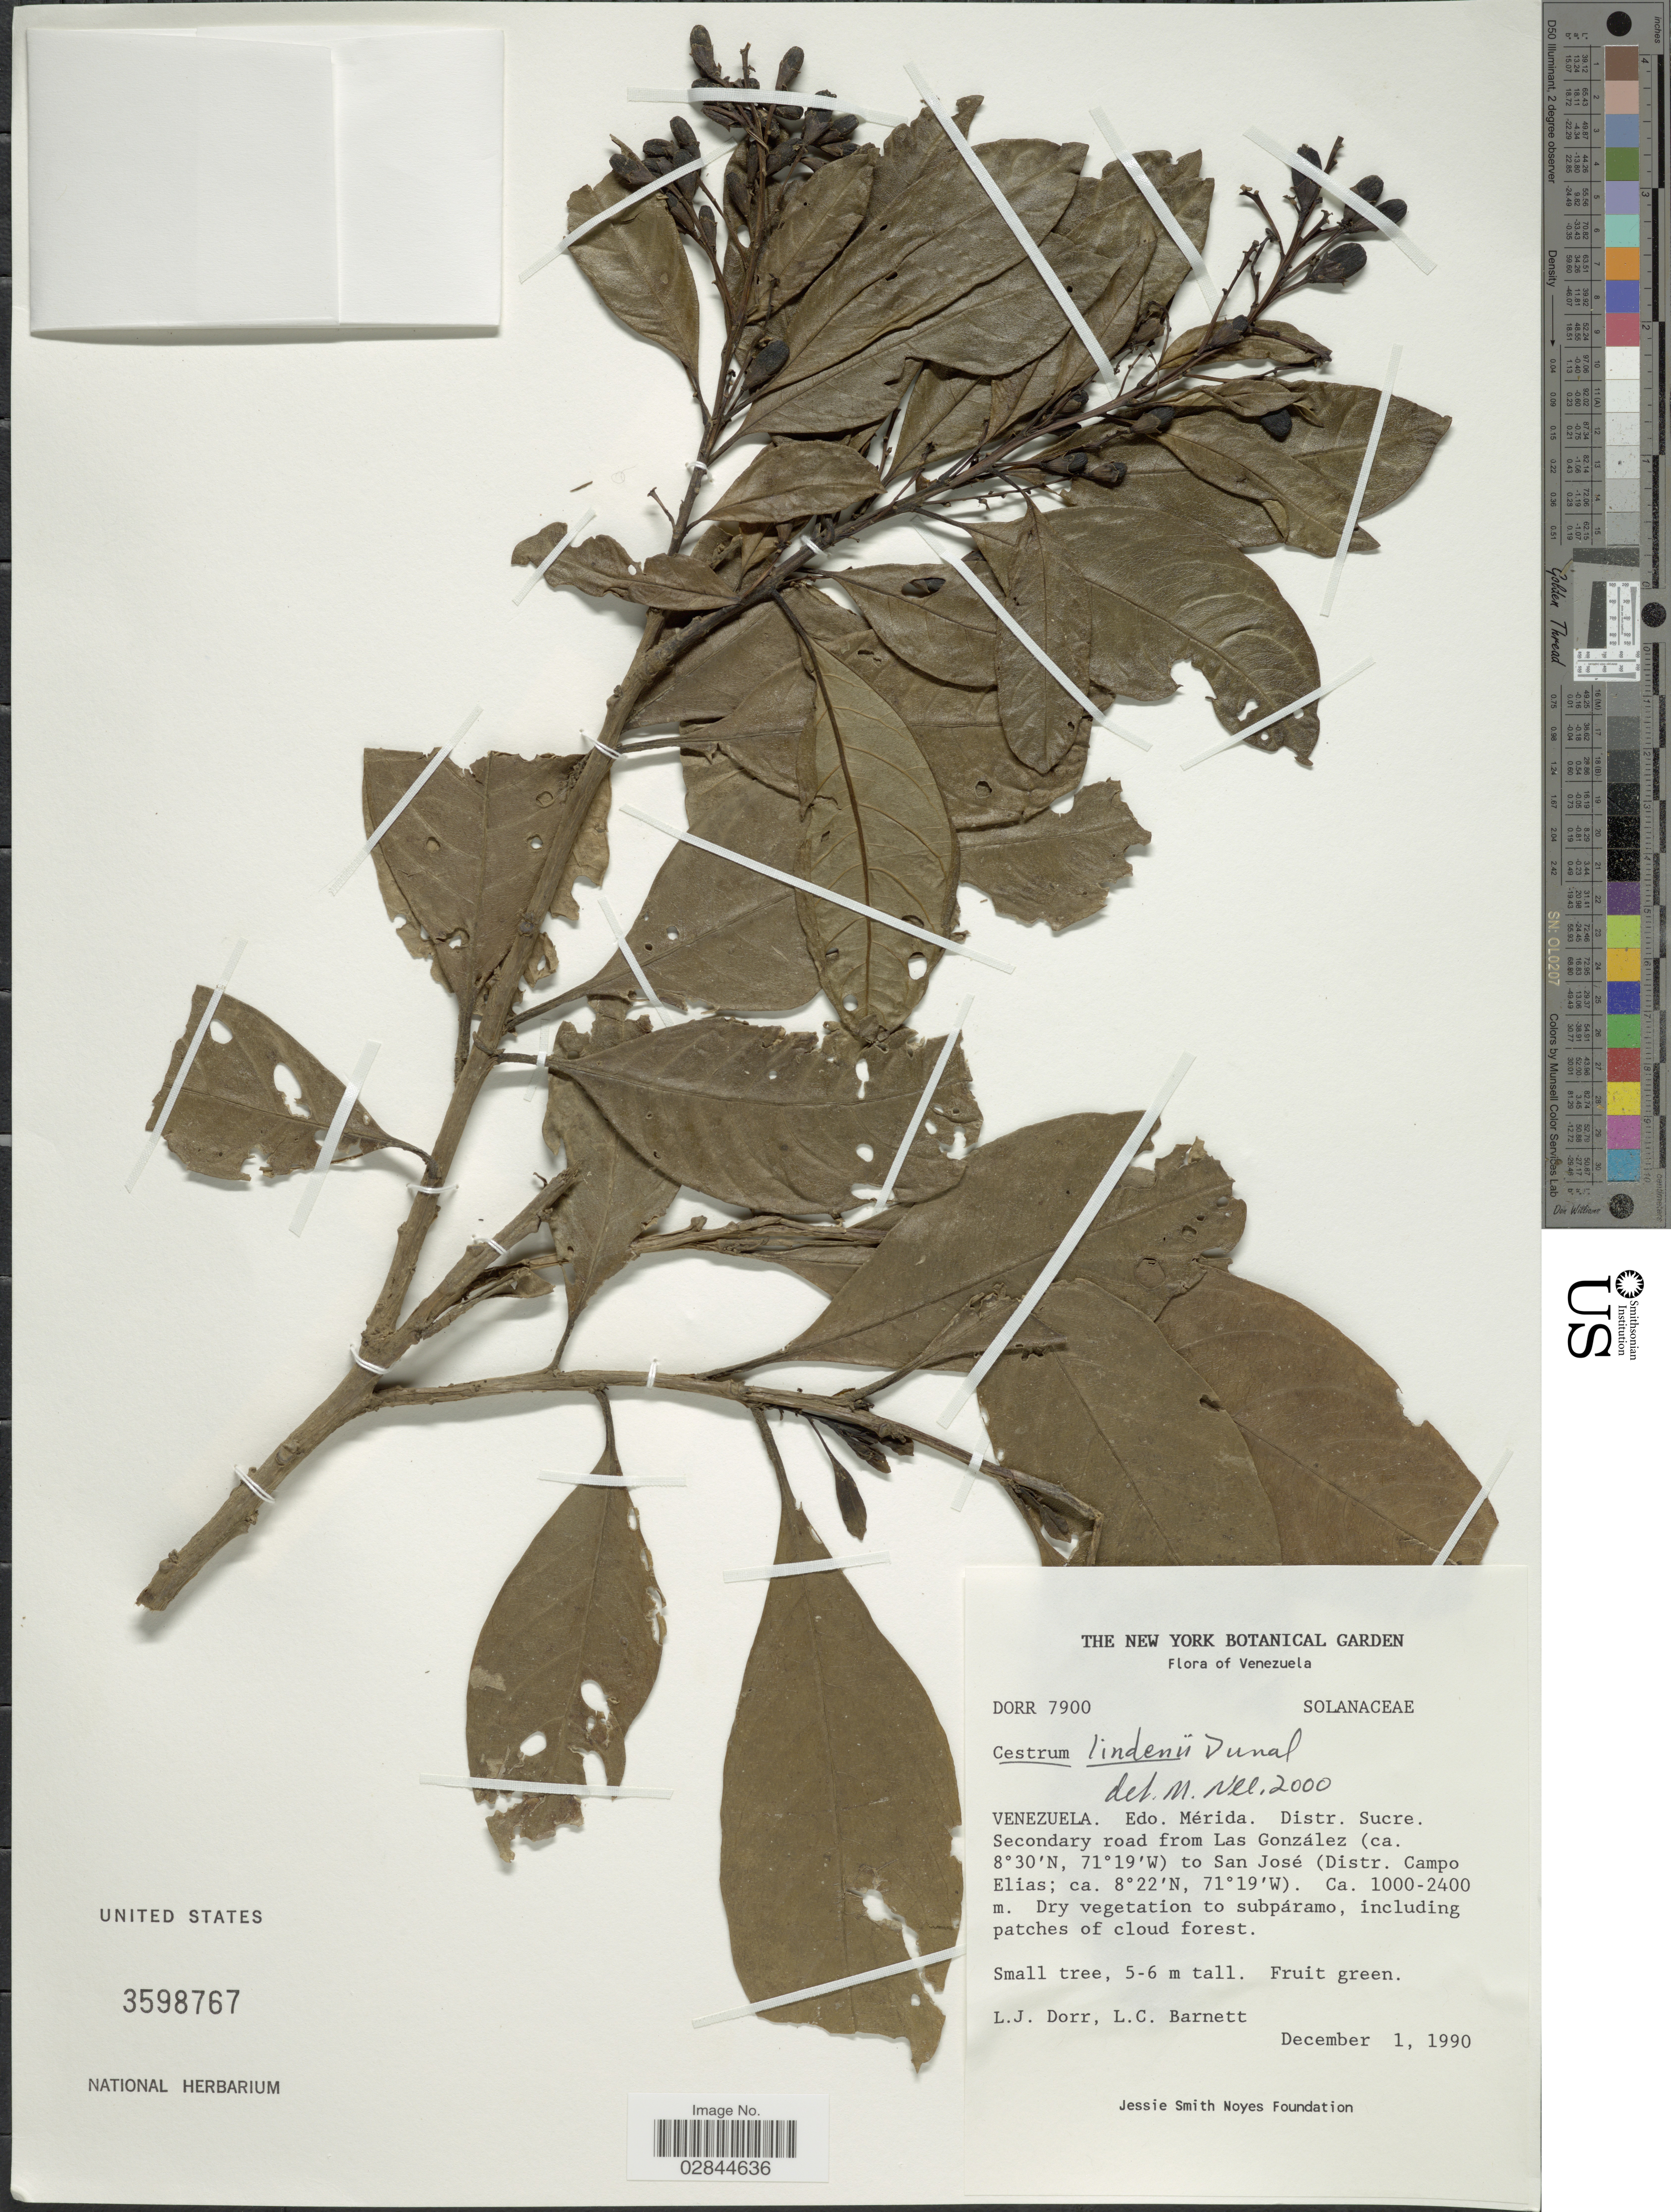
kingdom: Plantae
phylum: Tracheophyta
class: Magnoliopsida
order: Solanales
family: Solanaceae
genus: Cestrum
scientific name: Cestrum lindenii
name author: Dunal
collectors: L. J. Dorr & L. C. Barnett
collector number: DORR7900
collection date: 1990-12-01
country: Venezuela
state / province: Mérida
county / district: Campo Elías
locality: Secondary road from Las González to San José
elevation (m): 1000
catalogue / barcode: US 3598767